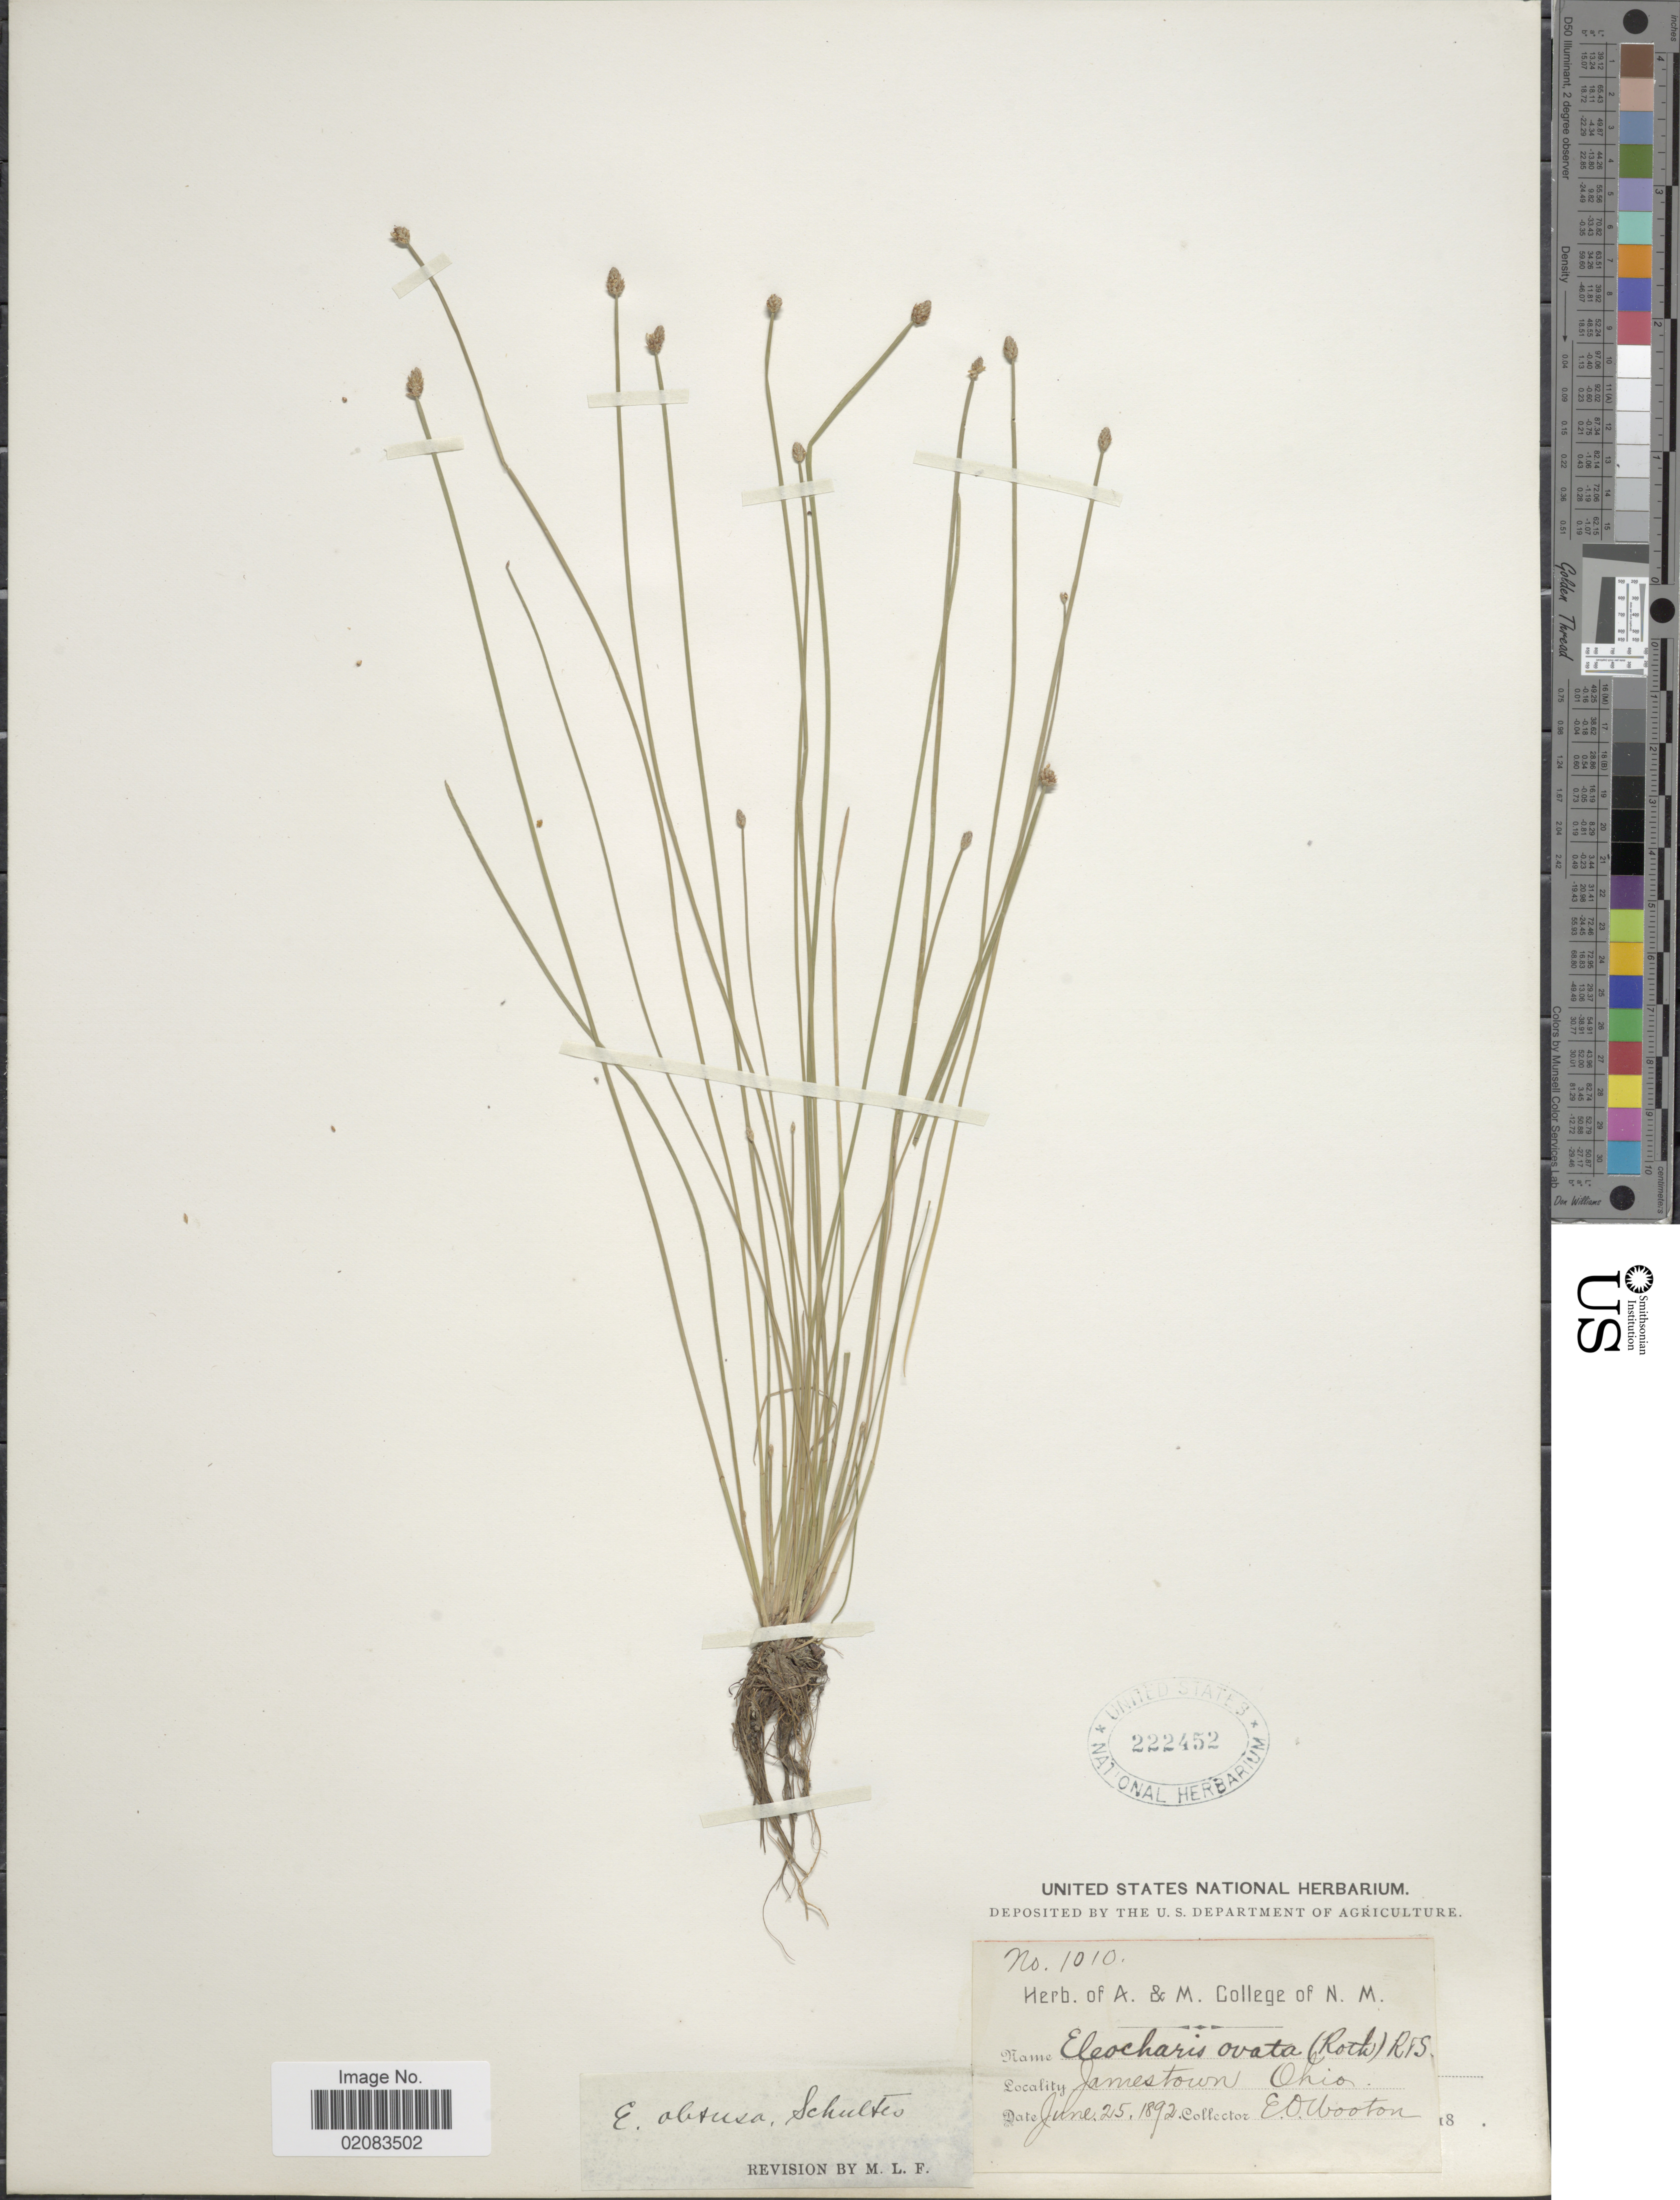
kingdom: Plantae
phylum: Tracheophyta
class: Liliopsida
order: Poales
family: Cyperaceae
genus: Eleocharis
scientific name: Eleocharis obtusa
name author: (Willd.) Schult.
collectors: E. O. Wooton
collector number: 1010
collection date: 1892-06-25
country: United States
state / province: Ohio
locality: Jamestown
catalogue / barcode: US 222452